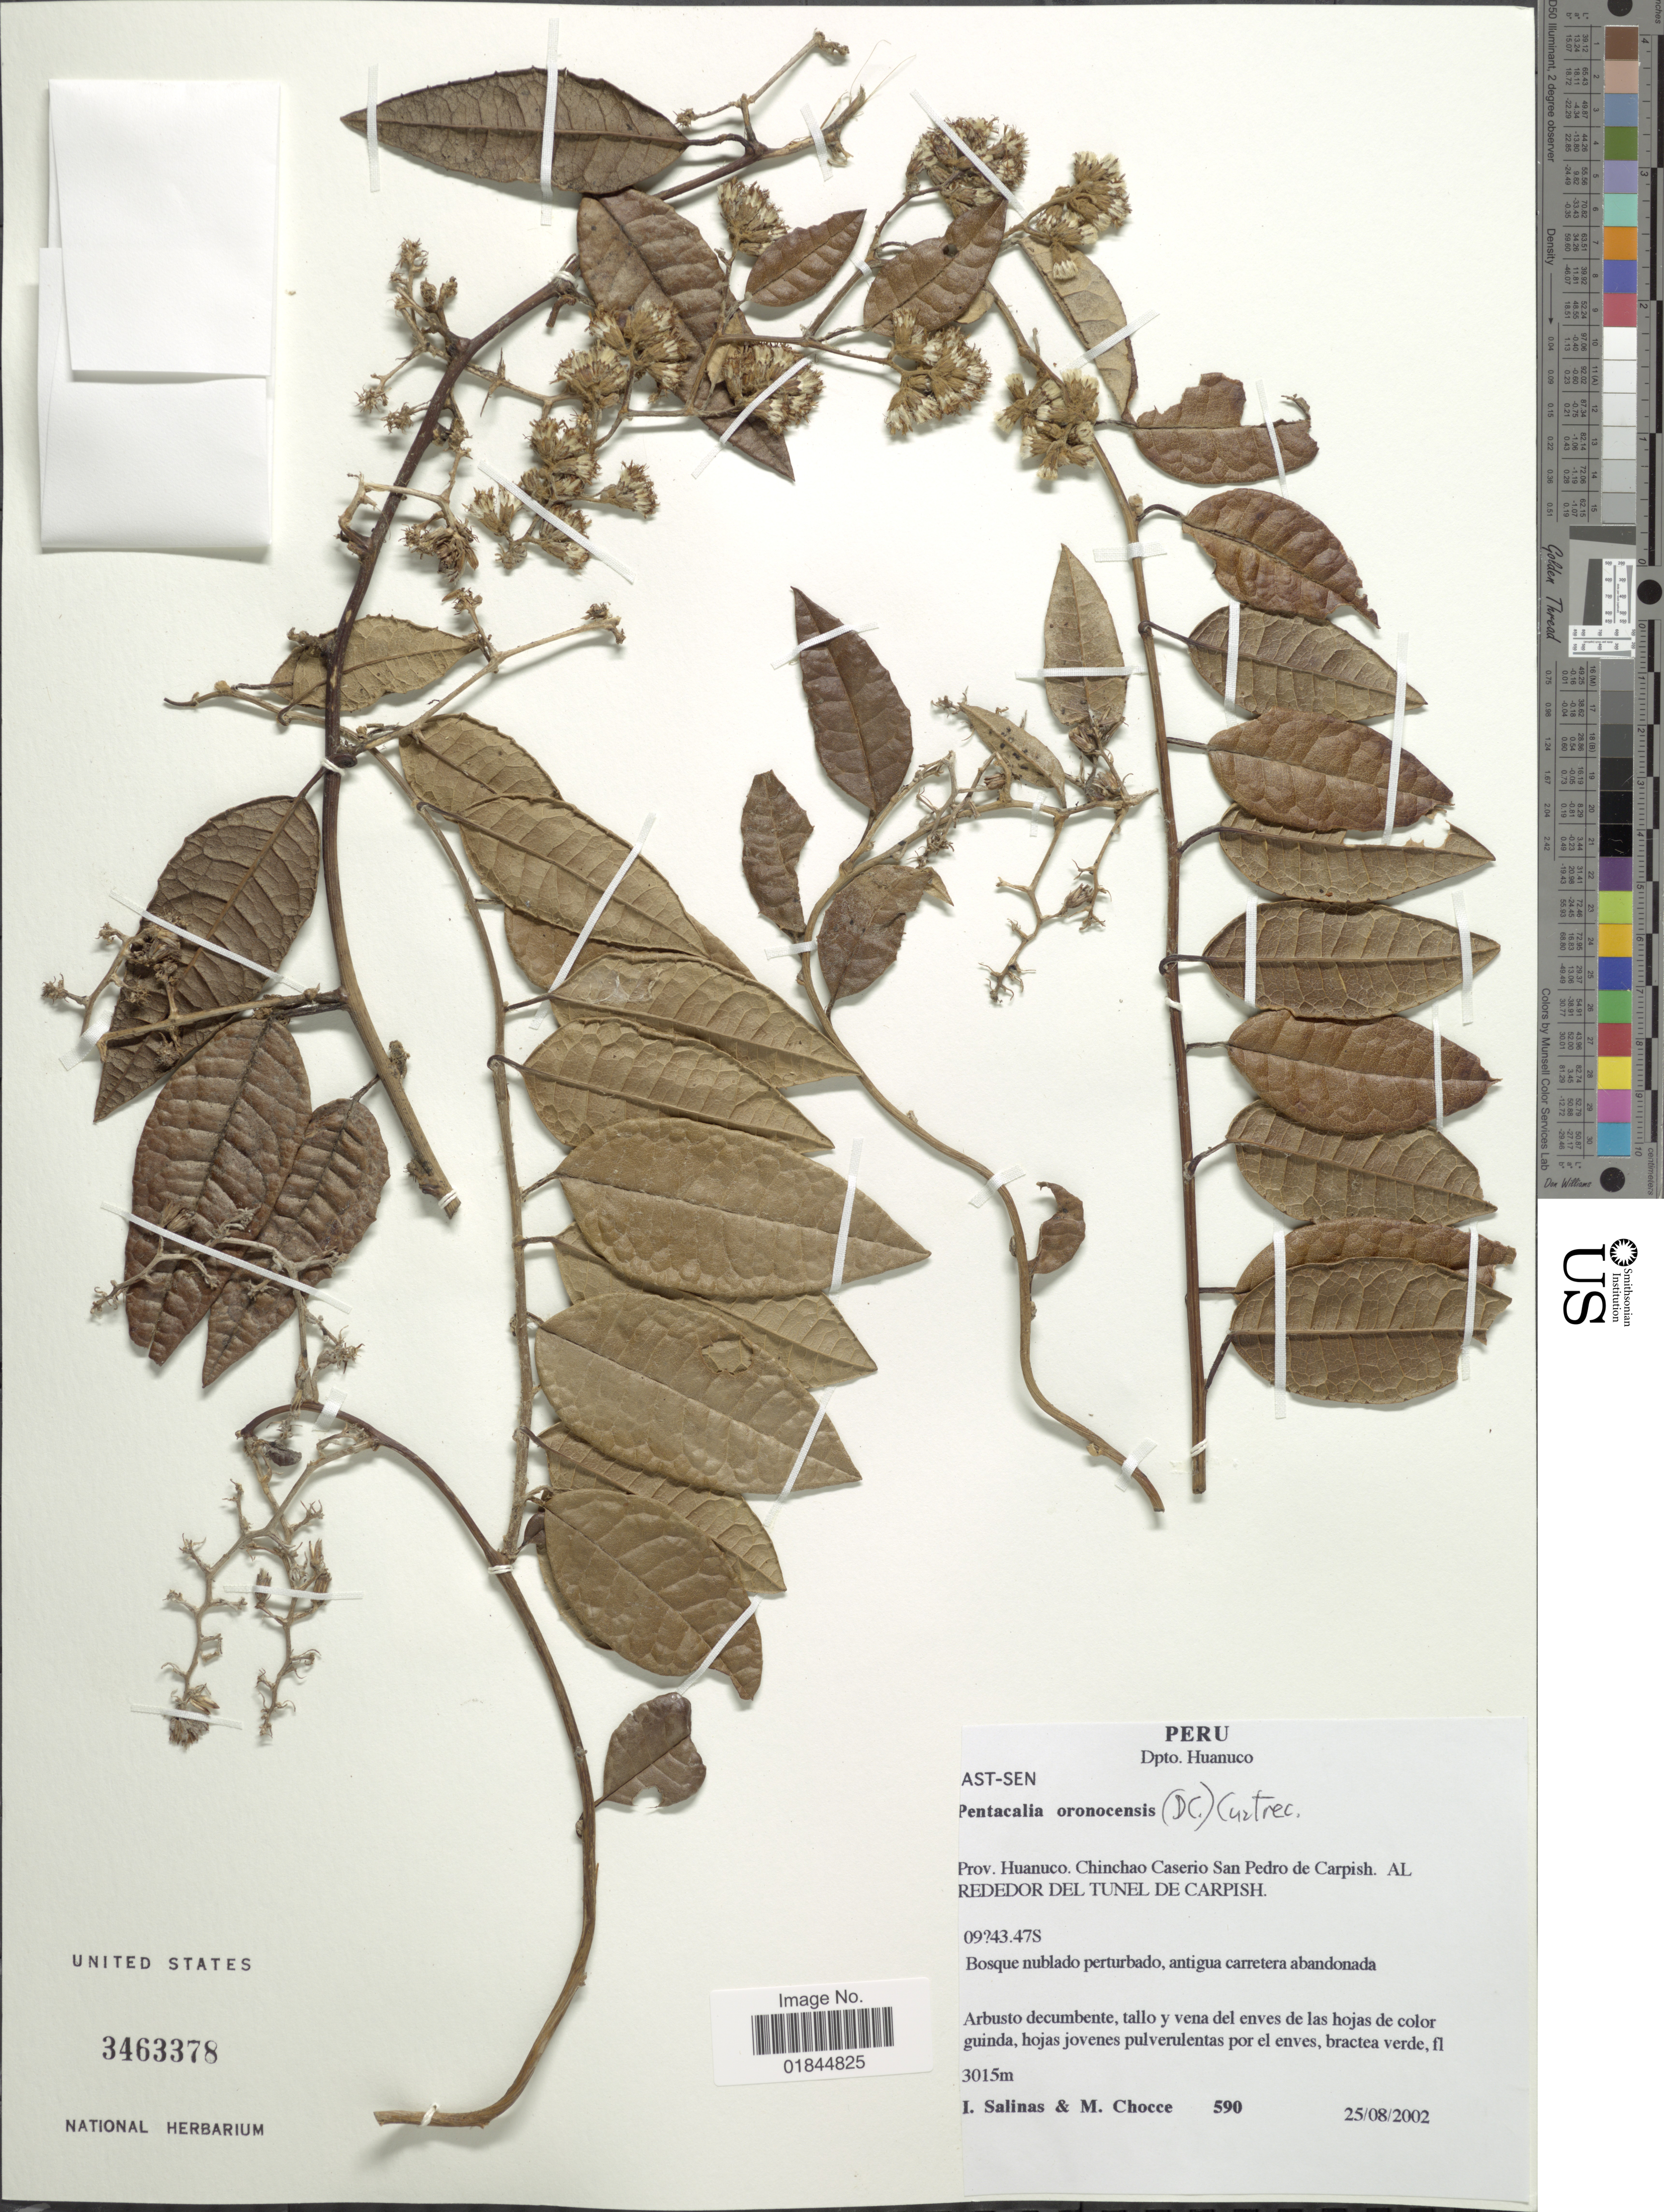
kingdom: Plantae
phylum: Tracheophyta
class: Magnoliopsida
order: Asterales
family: Asteraceae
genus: Pentacalia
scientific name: Pentacalia oronocensis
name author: (DC.) Cuatrec.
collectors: I. Salinas & M. Chocce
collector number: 590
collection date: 2002-08-25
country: Peru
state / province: Huánuco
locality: Prov. Huanuco. Chinchao Caserio San Pedro de Carpish. ALREDEDOR DEL TUNEL DE CARPISH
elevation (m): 3015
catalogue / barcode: US 3463378